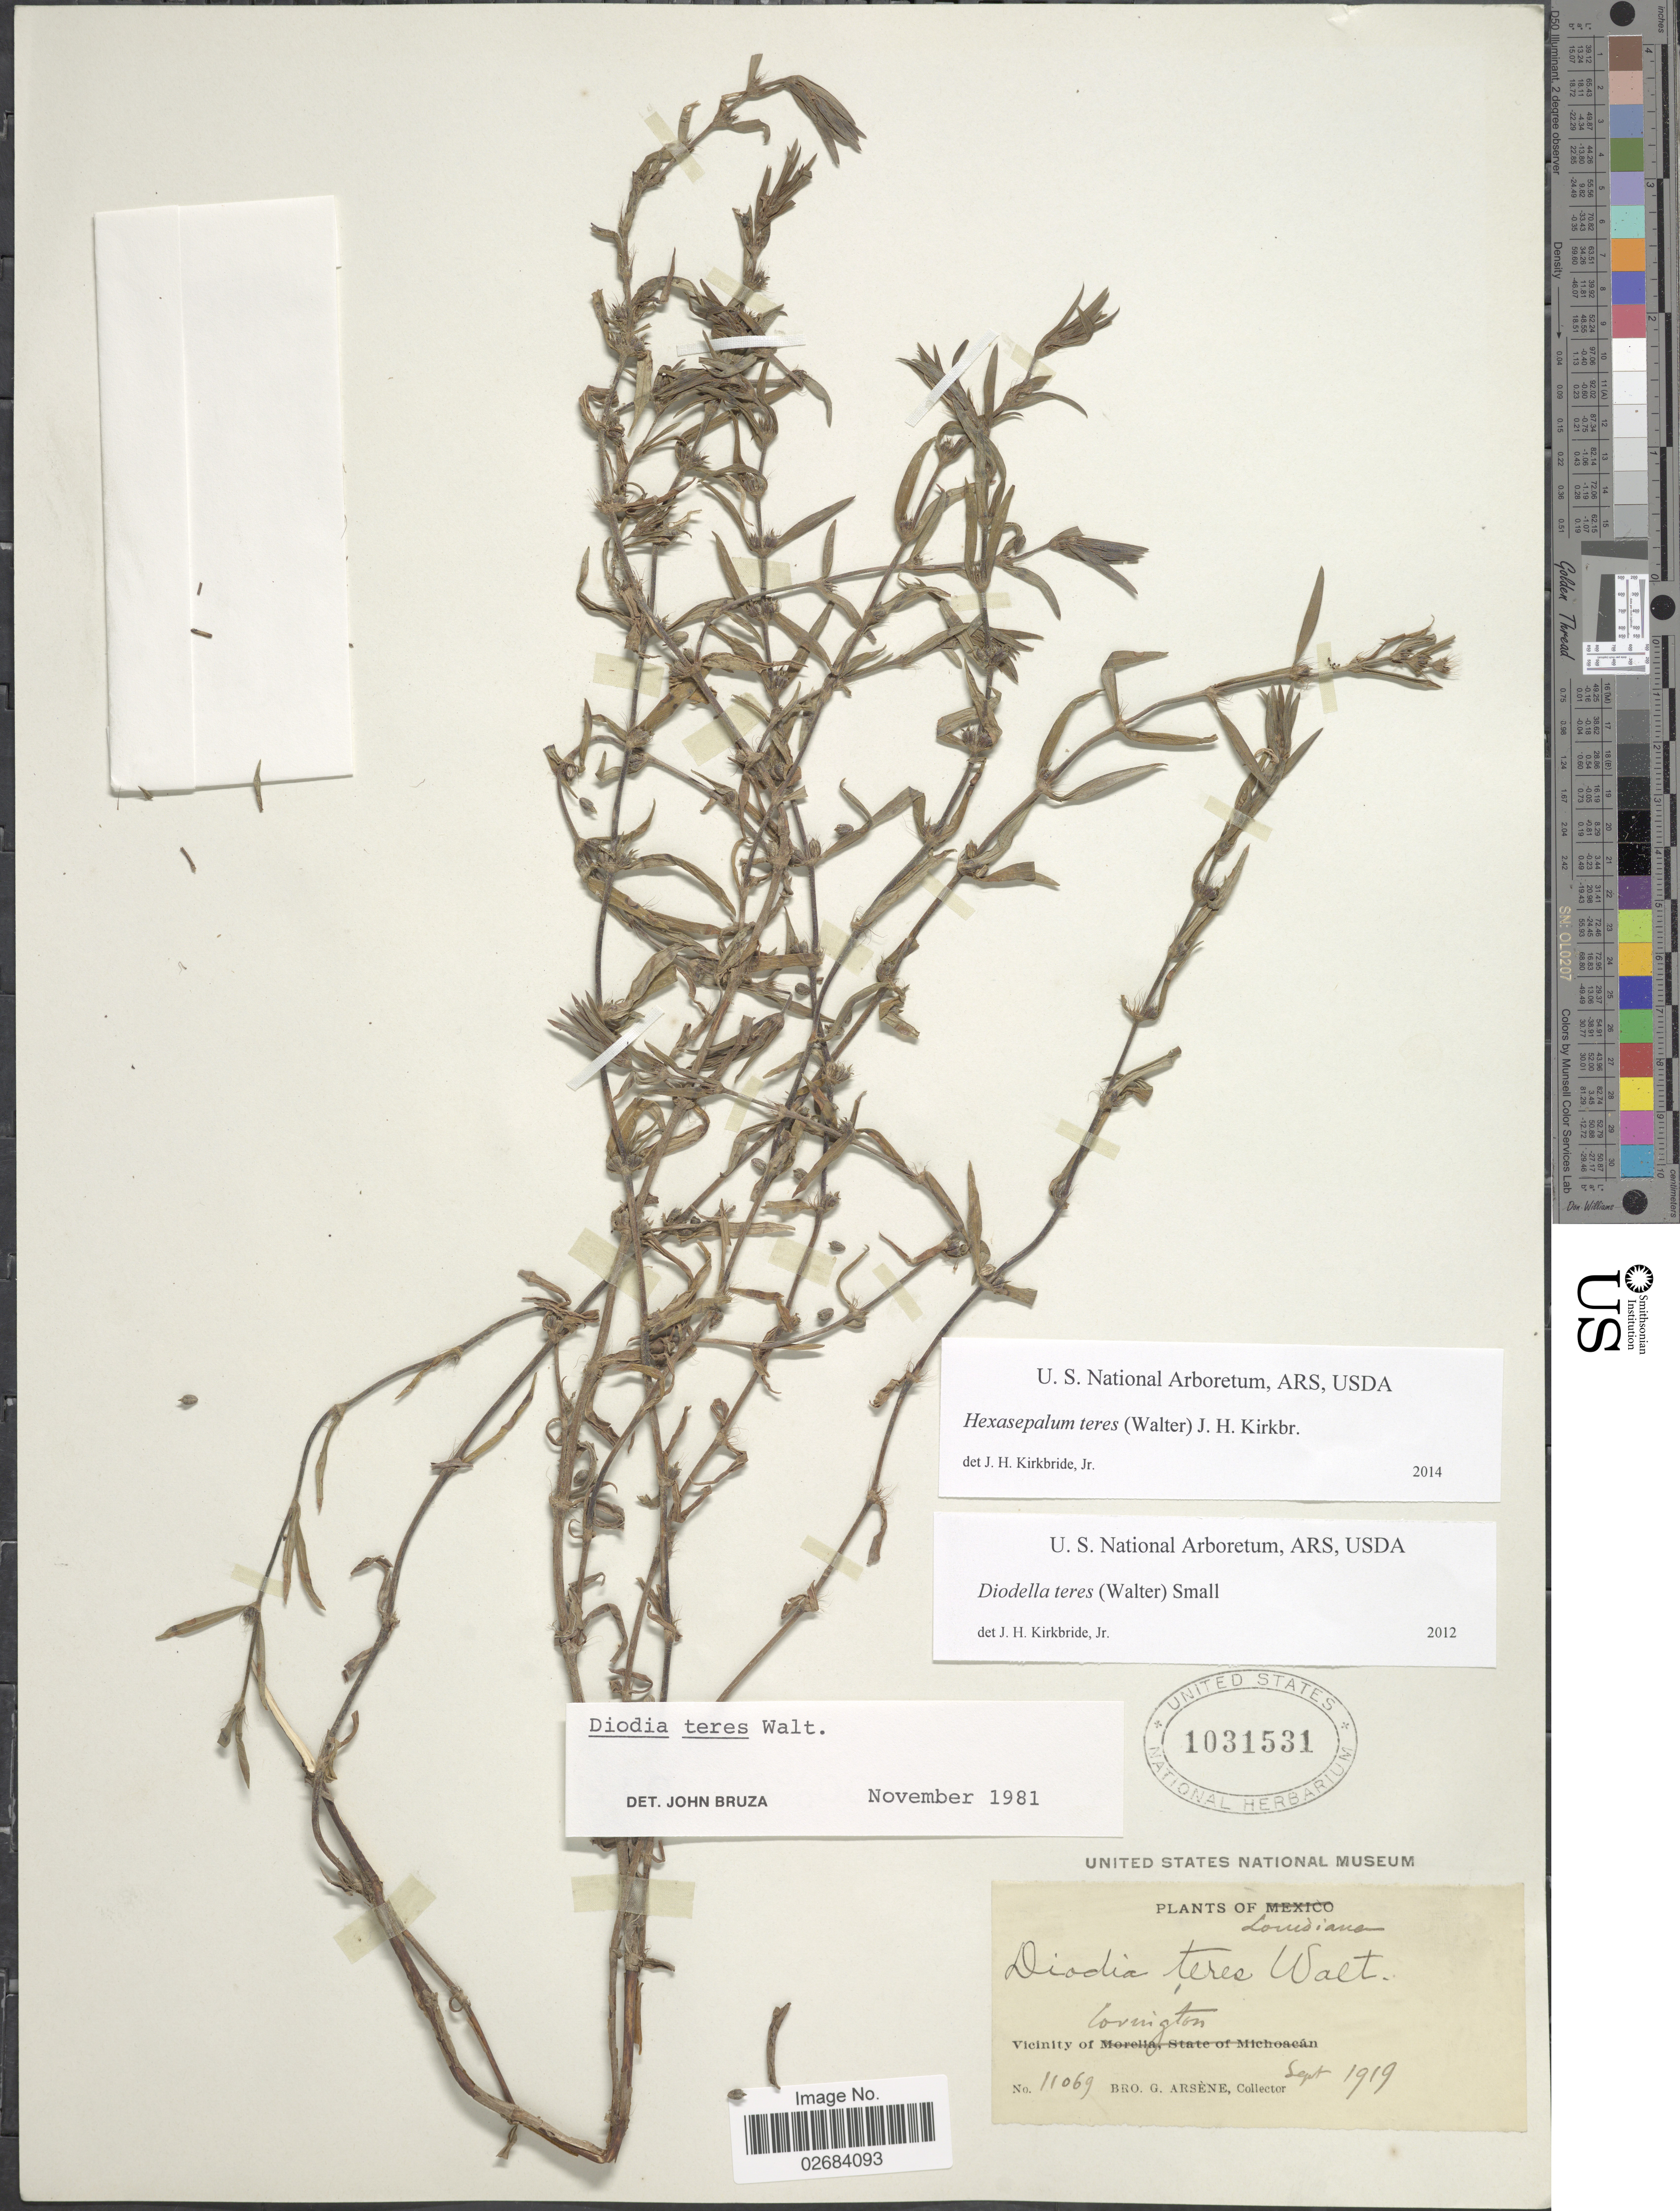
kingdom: Plantae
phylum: Tracheophyta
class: Magnoliopsida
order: Gentianales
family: Rubiaceae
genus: Diodia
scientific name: Diodia teres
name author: Walter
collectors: Bro. G. Arsène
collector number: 11069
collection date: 1919-09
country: United States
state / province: Louisiana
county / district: St. Tammany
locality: Vicinity of Covington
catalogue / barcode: US 1031531